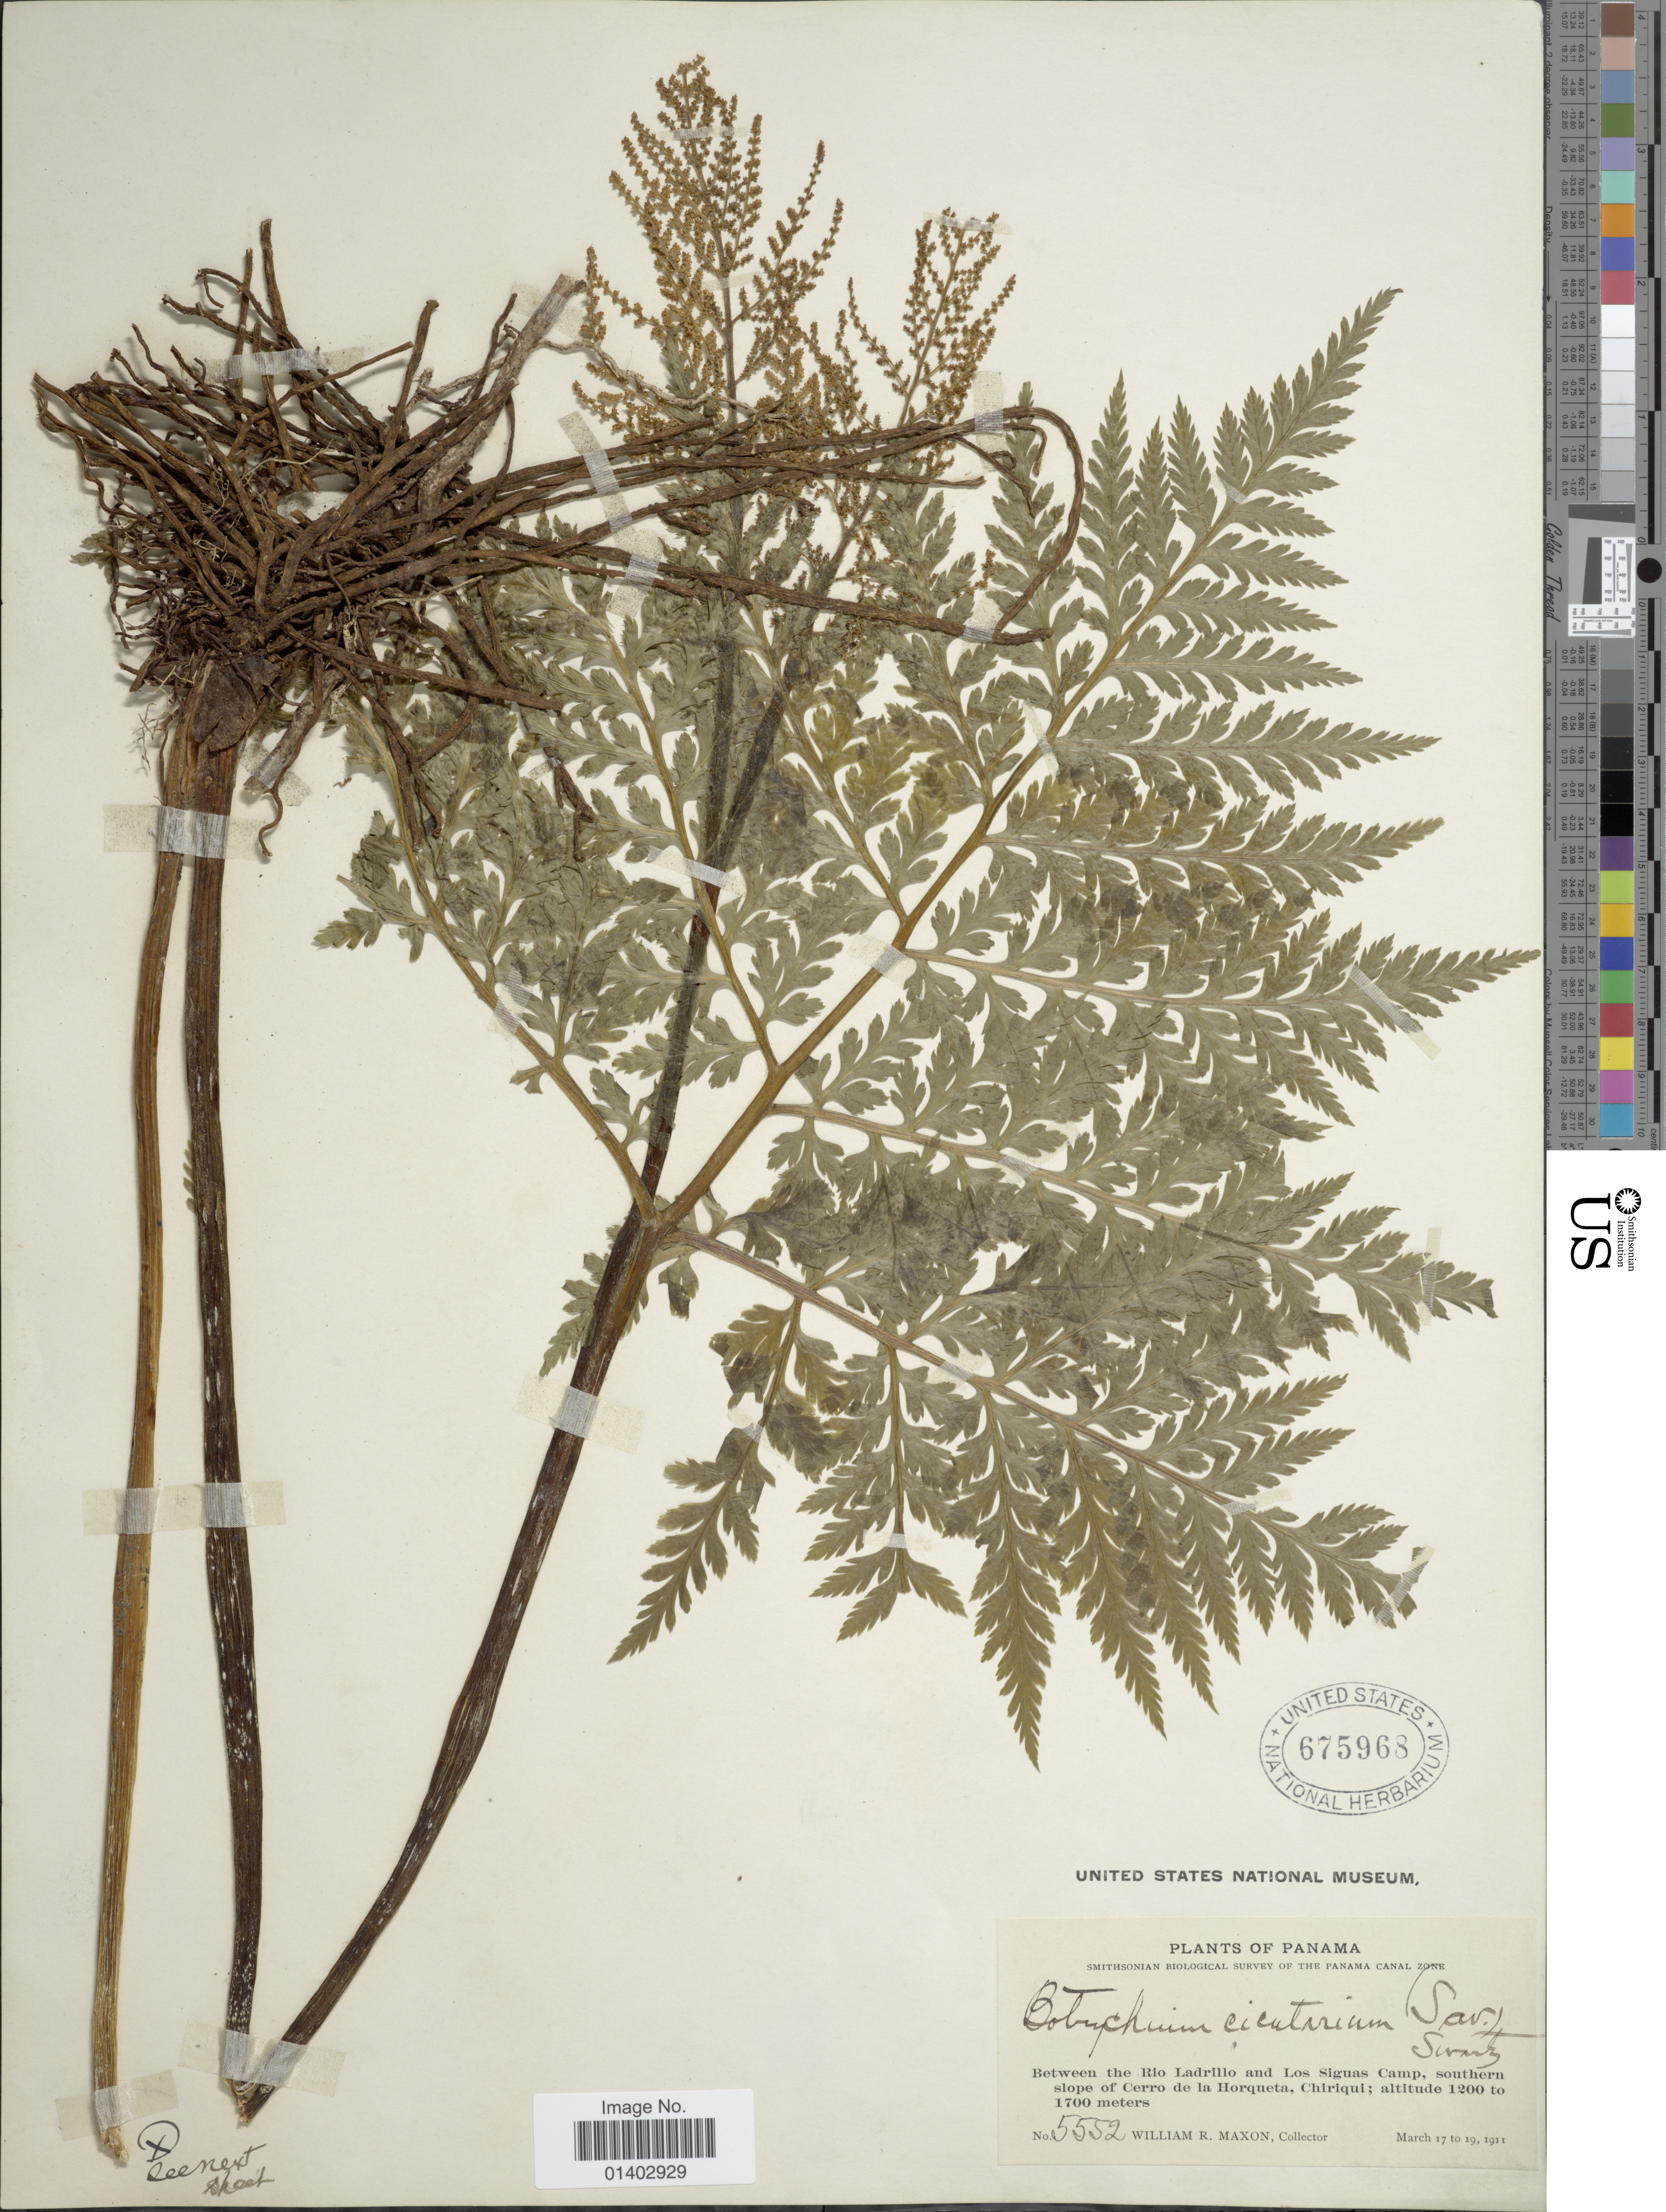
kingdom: Plantae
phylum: Tracheophyta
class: Polypodiopsida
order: Ophioglossales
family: Ophioglossaceae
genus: Botrychium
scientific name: Botrychium cicutarium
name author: (Sav.) Sw.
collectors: W. R. Maxon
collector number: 5552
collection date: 1911-03-17/1911-03-19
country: Panama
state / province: Chiriqui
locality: Between the Rio Ladrillo and Los Siguas Camp, southern slope of Cerro de la Horquetta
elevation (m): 1200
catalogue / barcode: US 675968